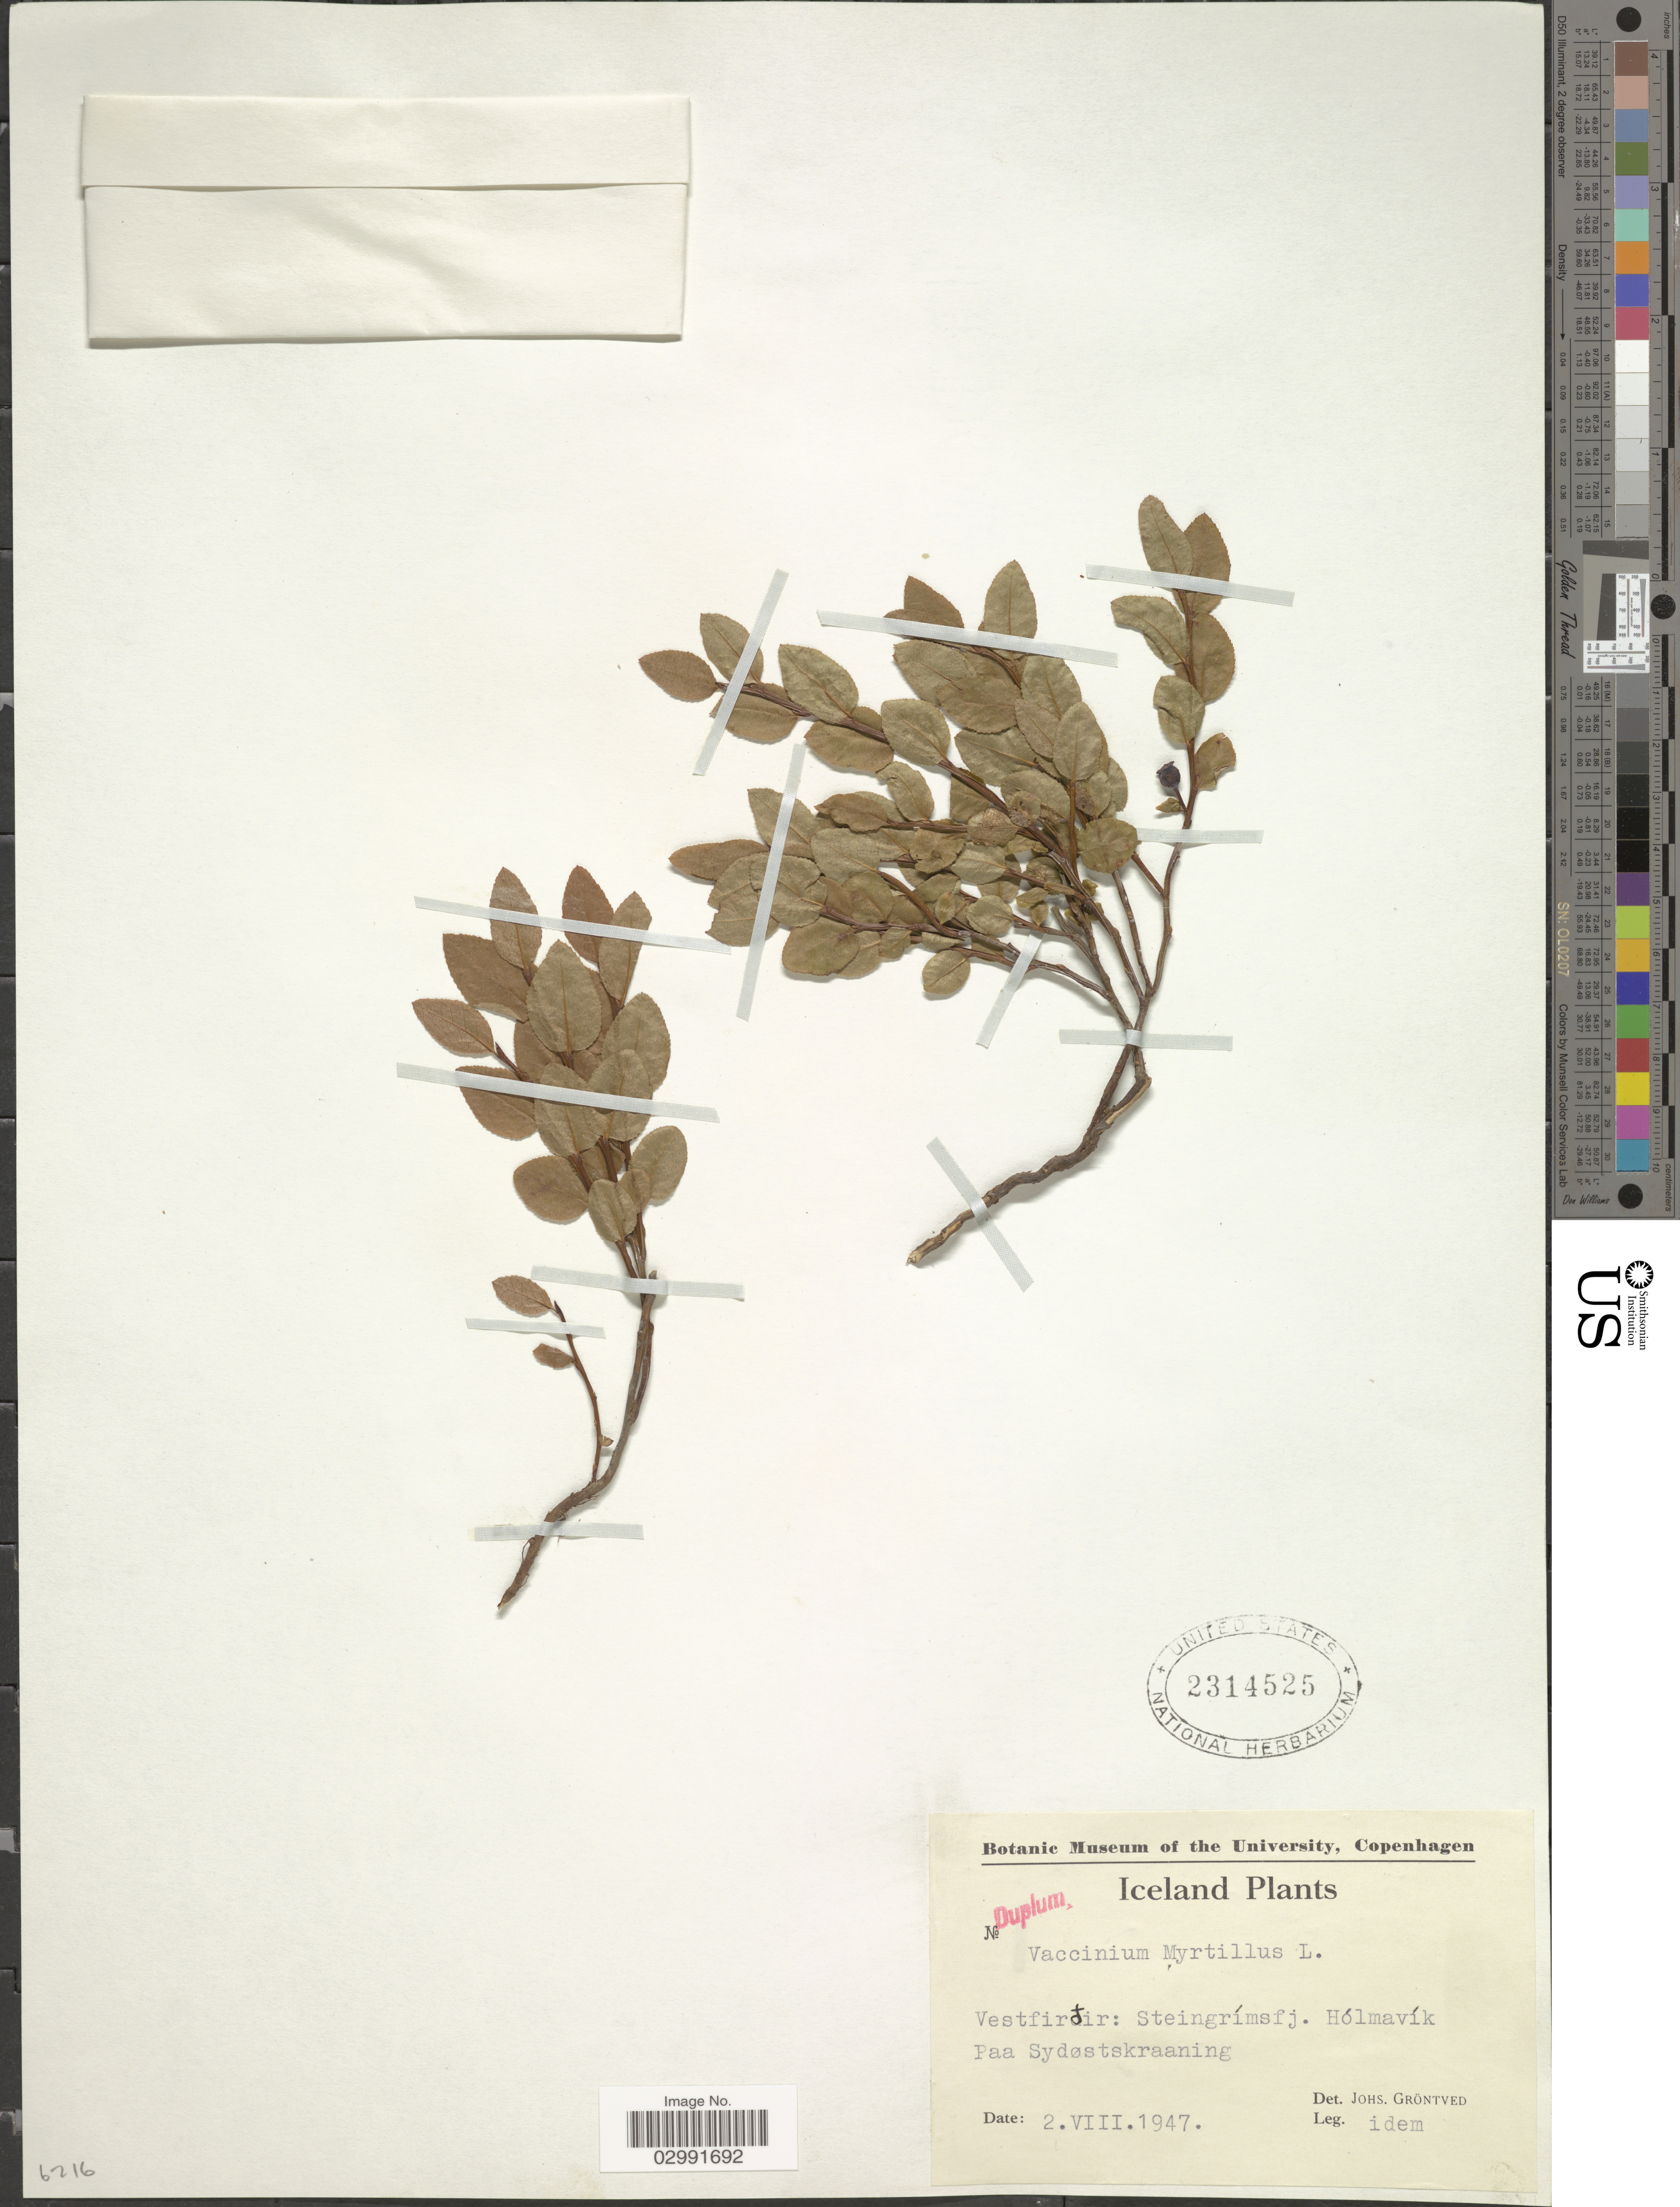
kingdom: Plantae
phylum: Tracheophyta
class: Magnoliopsida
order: Ericales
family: Ericaceae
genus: Vaccinium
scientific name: Vaccinium myrtillus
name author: L.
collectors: J. Gröntved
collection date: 1947-08-02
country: Iceland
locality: Vestfirtir: Steingrímsfj. Hólmavík Paa Sydøstskraaning.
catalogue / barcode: US 2314525